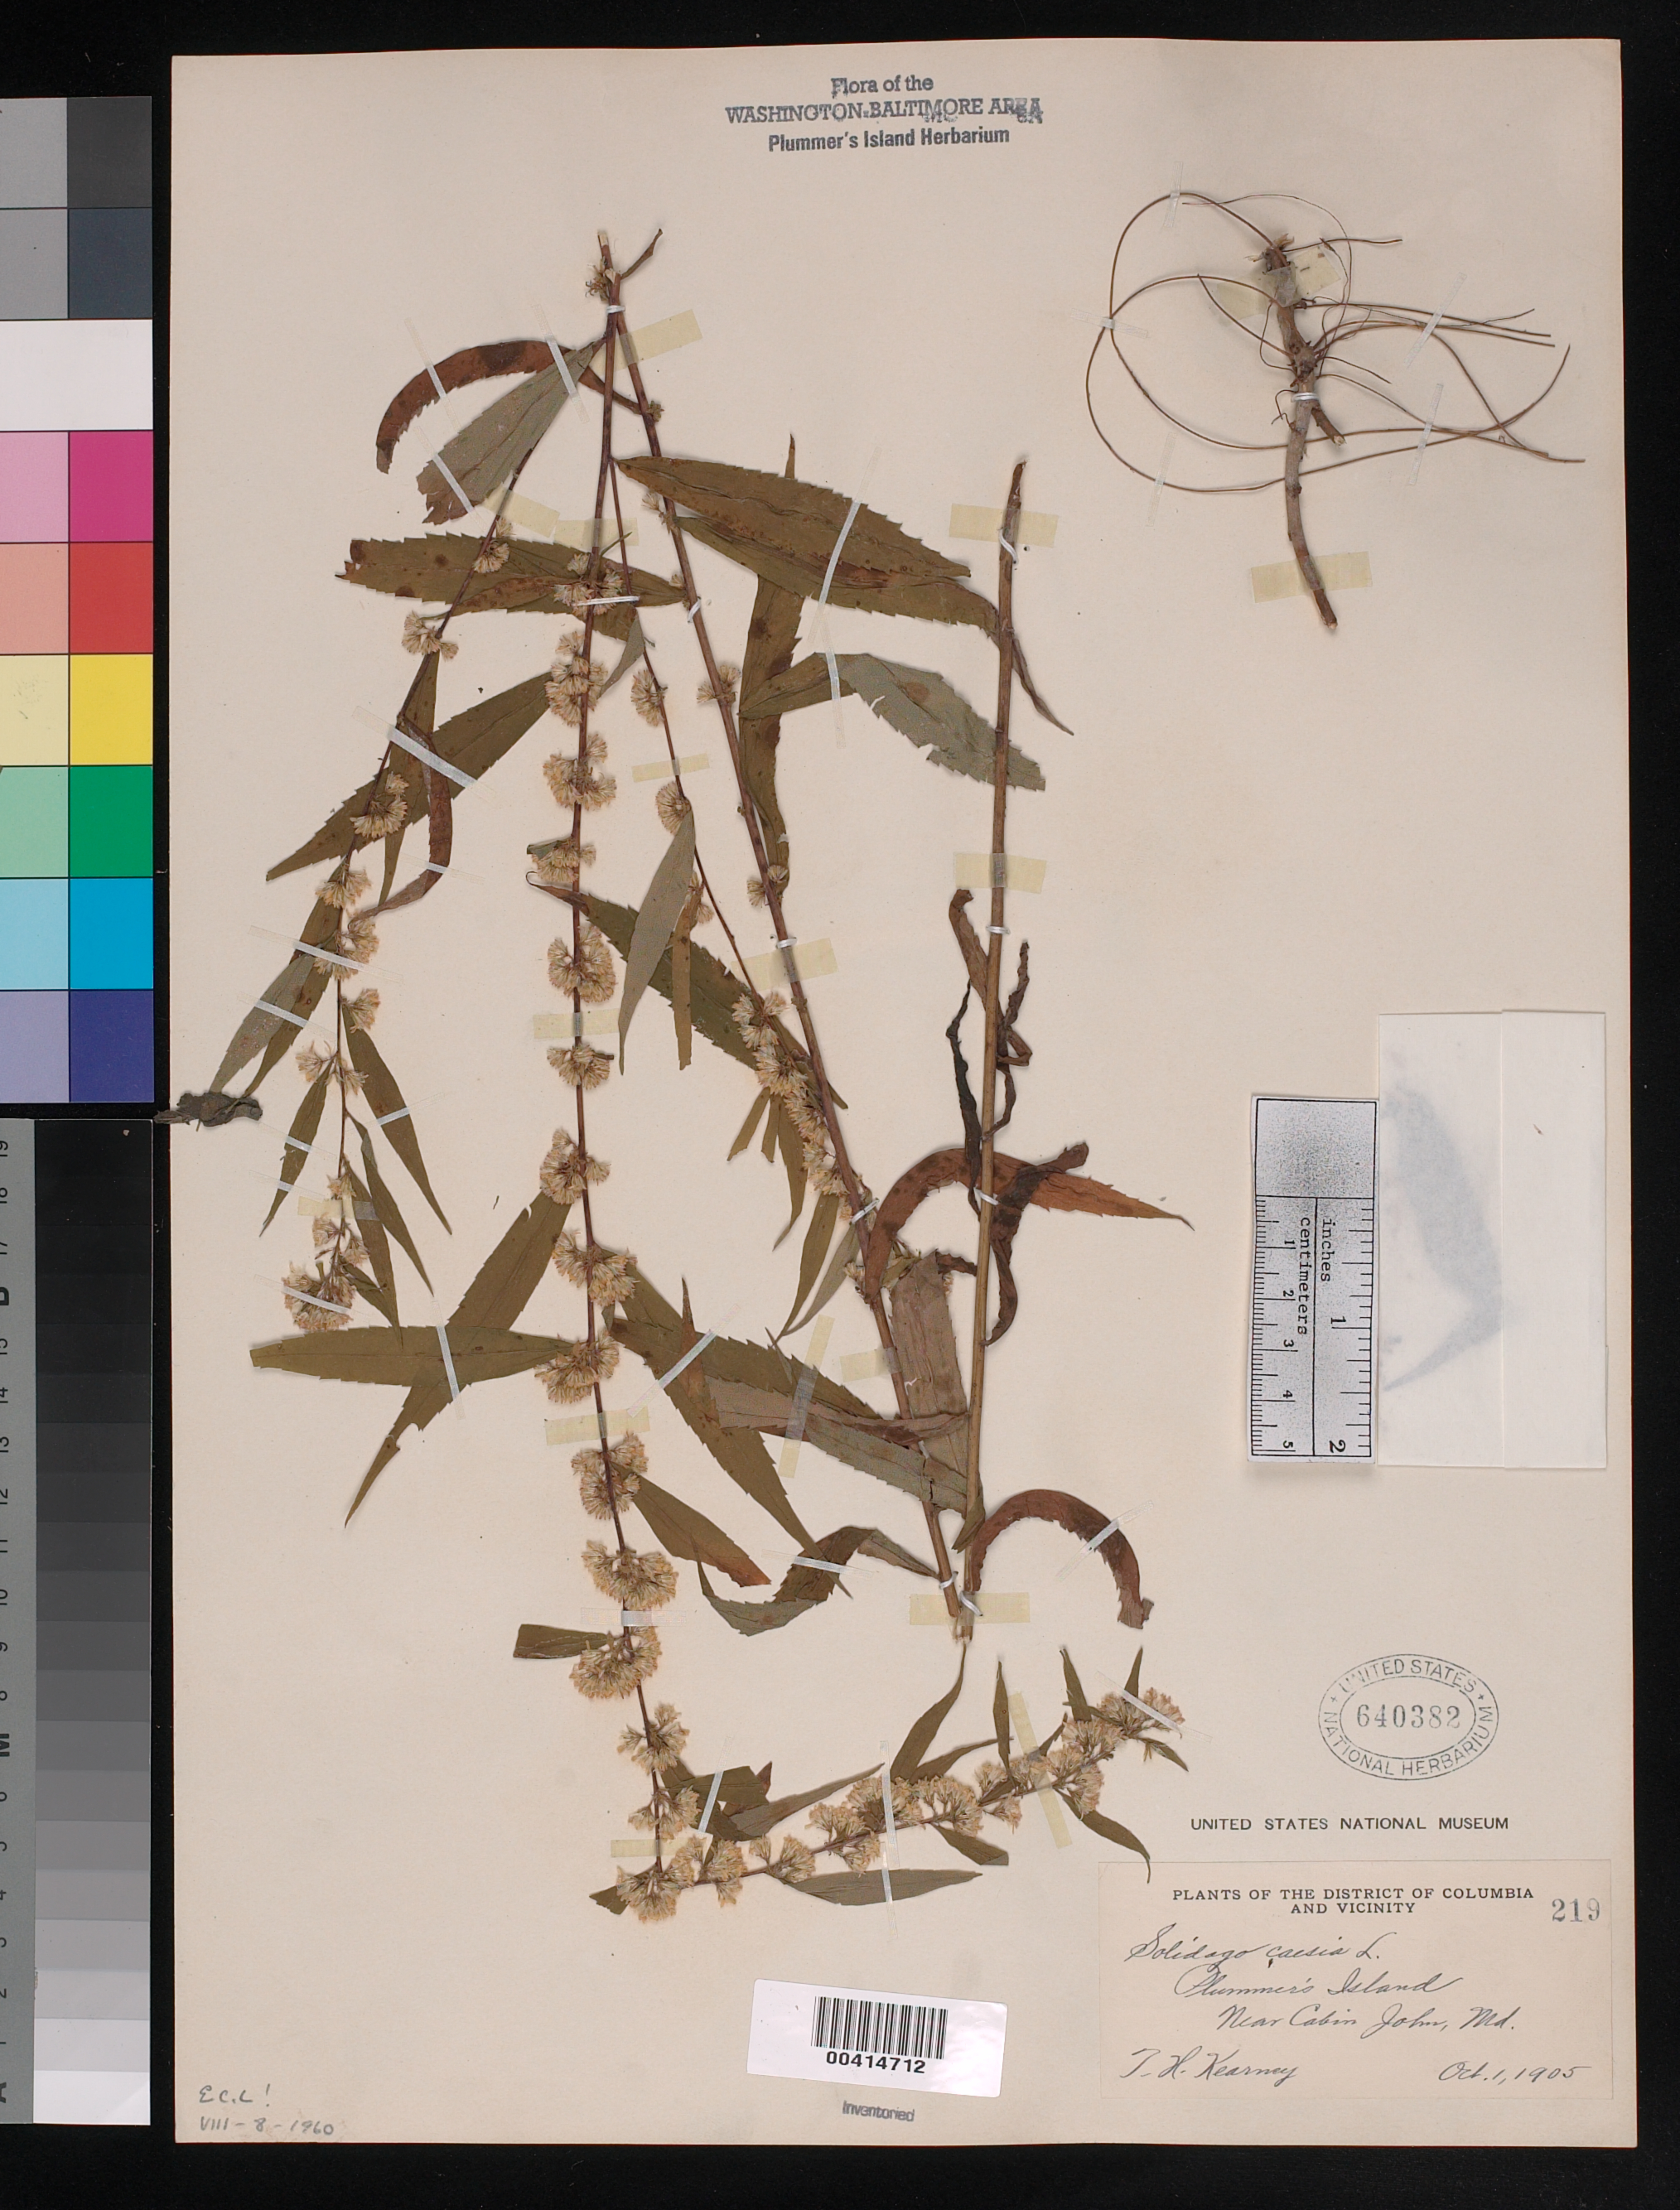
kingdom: Plantae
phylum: Tracheophyta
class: Magnoliopsida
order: Asterales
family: Asteraceae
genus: Solidago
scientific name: Solidago caesia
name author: L.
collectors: T. H. Kearney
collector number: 219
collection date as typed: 01 Oct 1905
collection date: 1905-10-01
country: United States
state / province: Maryland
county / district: Montgomery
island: Plummers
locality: Plummer's Island C. & O. Canal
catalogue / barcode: US 640382